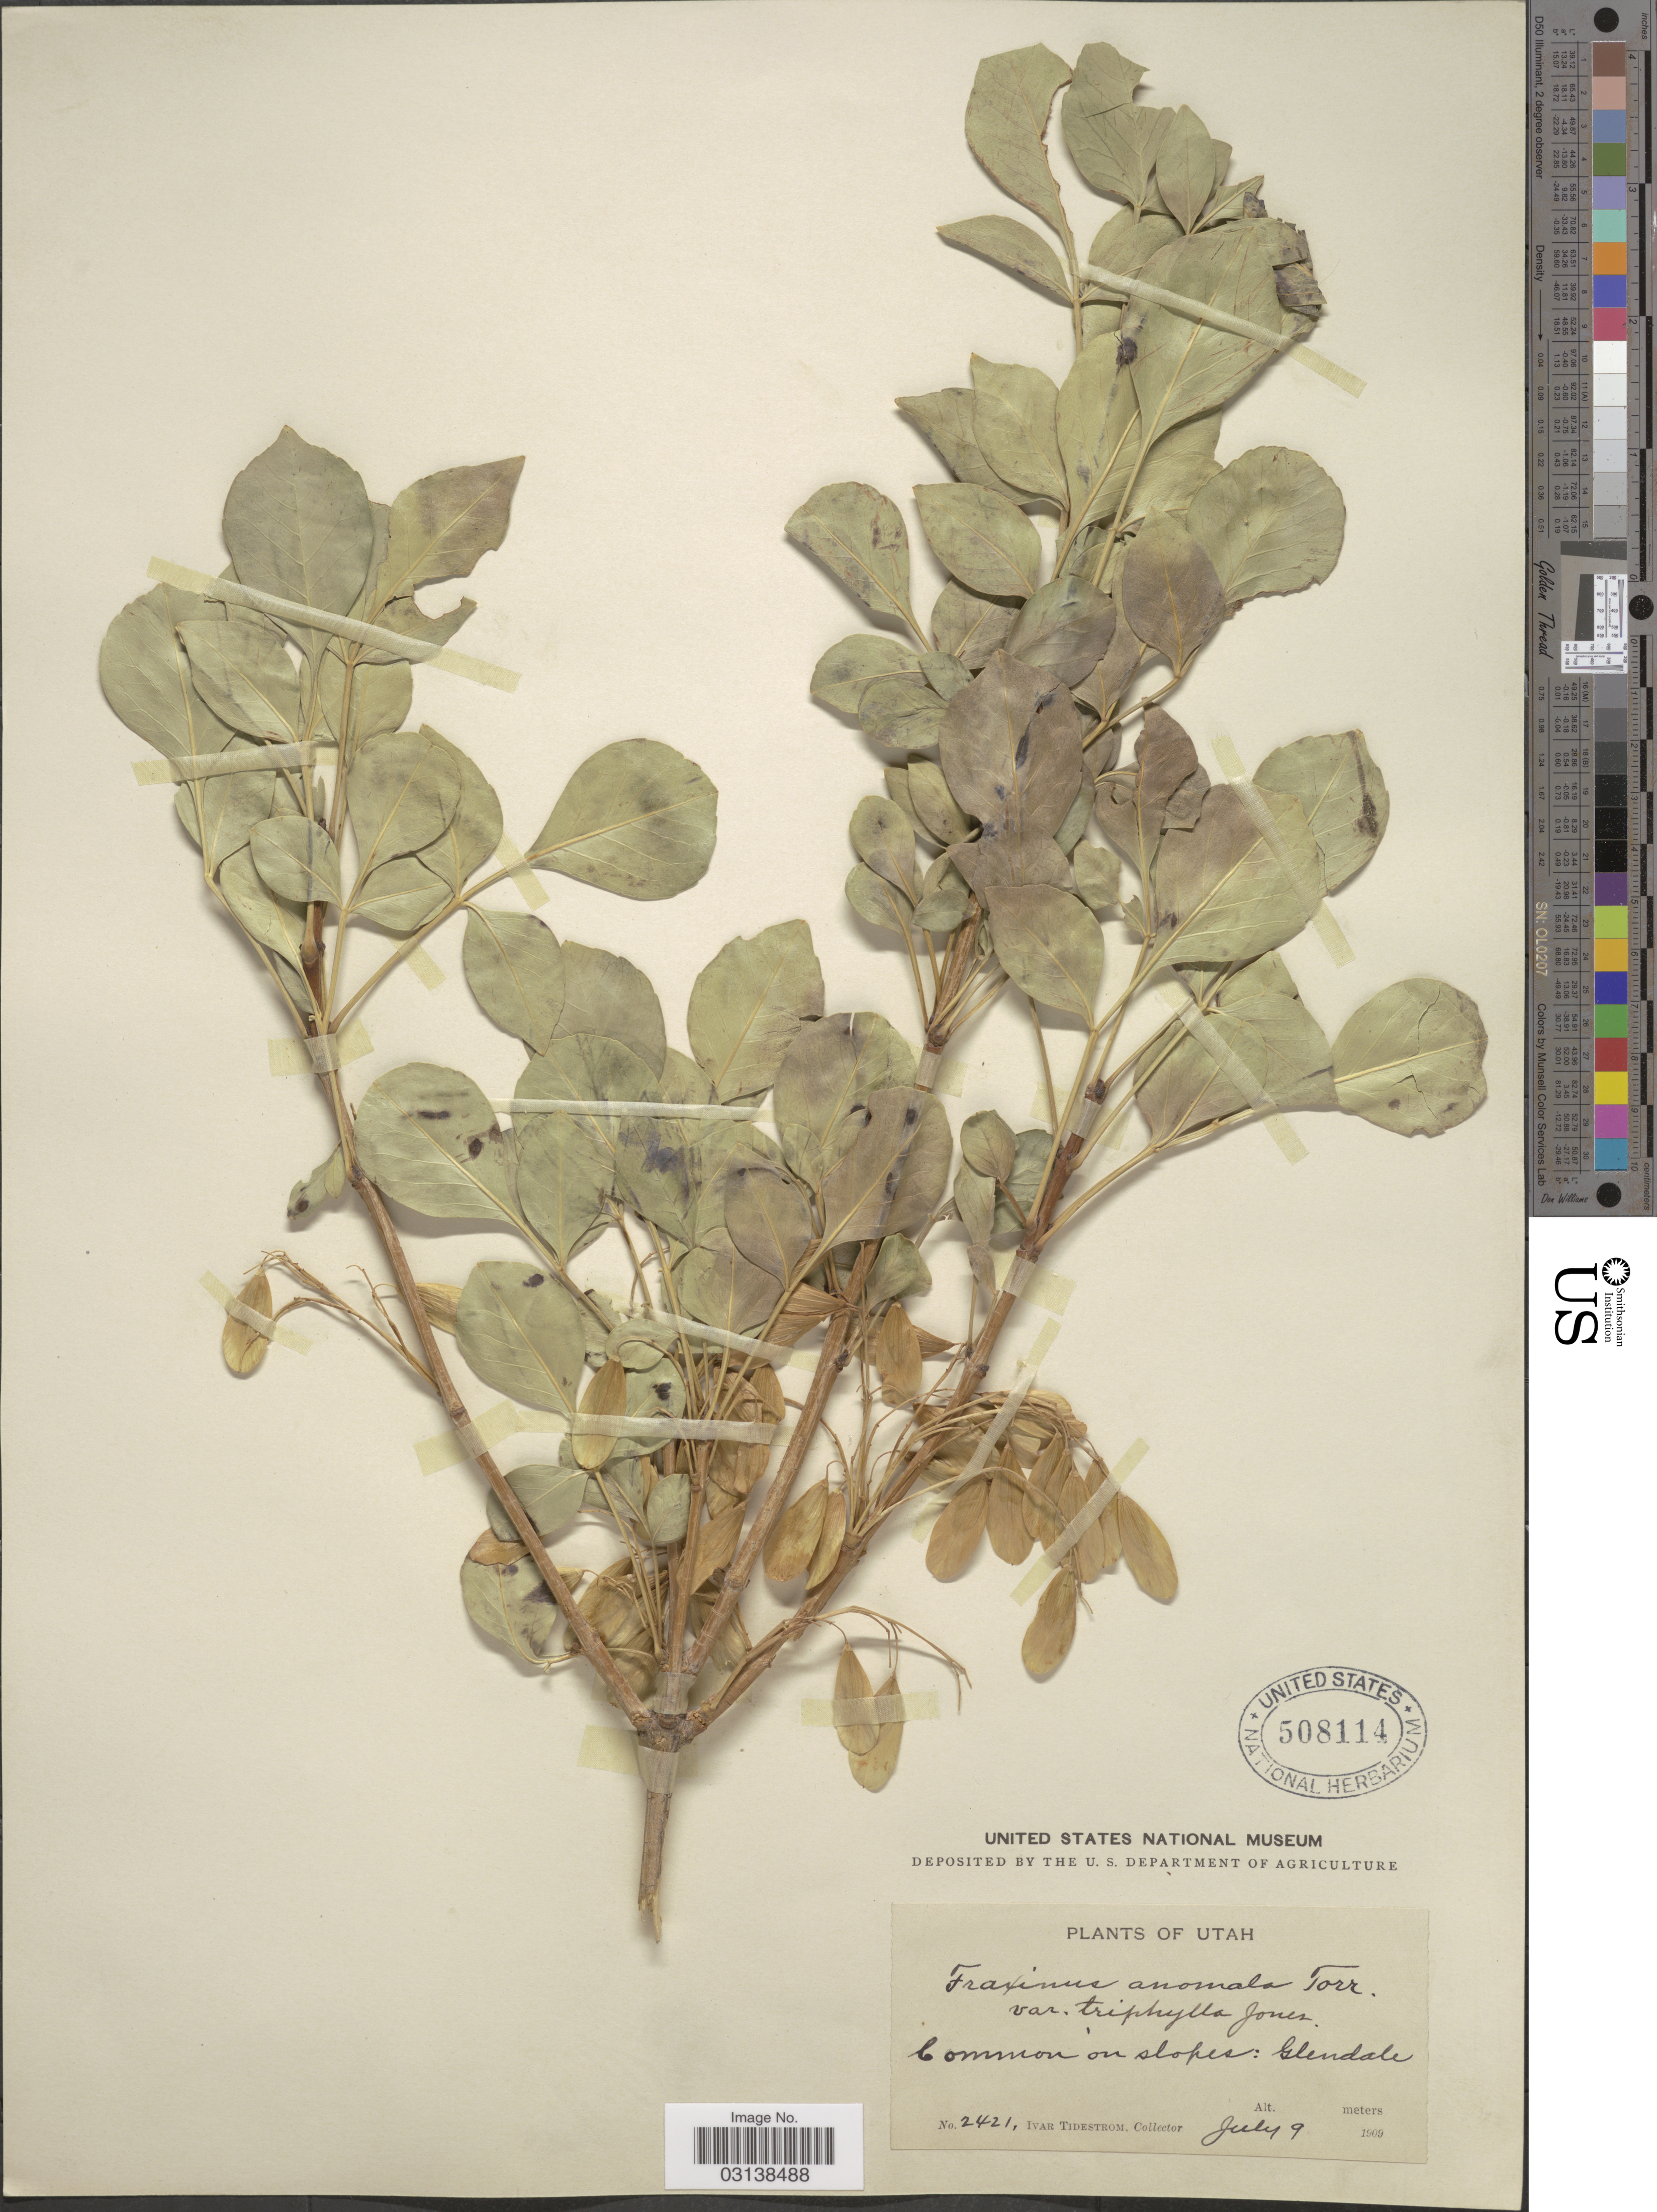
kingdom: Plantae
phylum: Tracheophyta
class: Magnoliopsida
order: Lamiales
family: Oleaceae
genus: Fraxinus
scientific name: Fraxinus anomala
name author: Torr. ex S. Watson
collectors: I. F. Tidestrom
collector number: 2421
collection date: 1909-07-09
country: United States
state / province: Utah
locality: Common on slopes: Glendale.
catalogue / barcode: US 508114